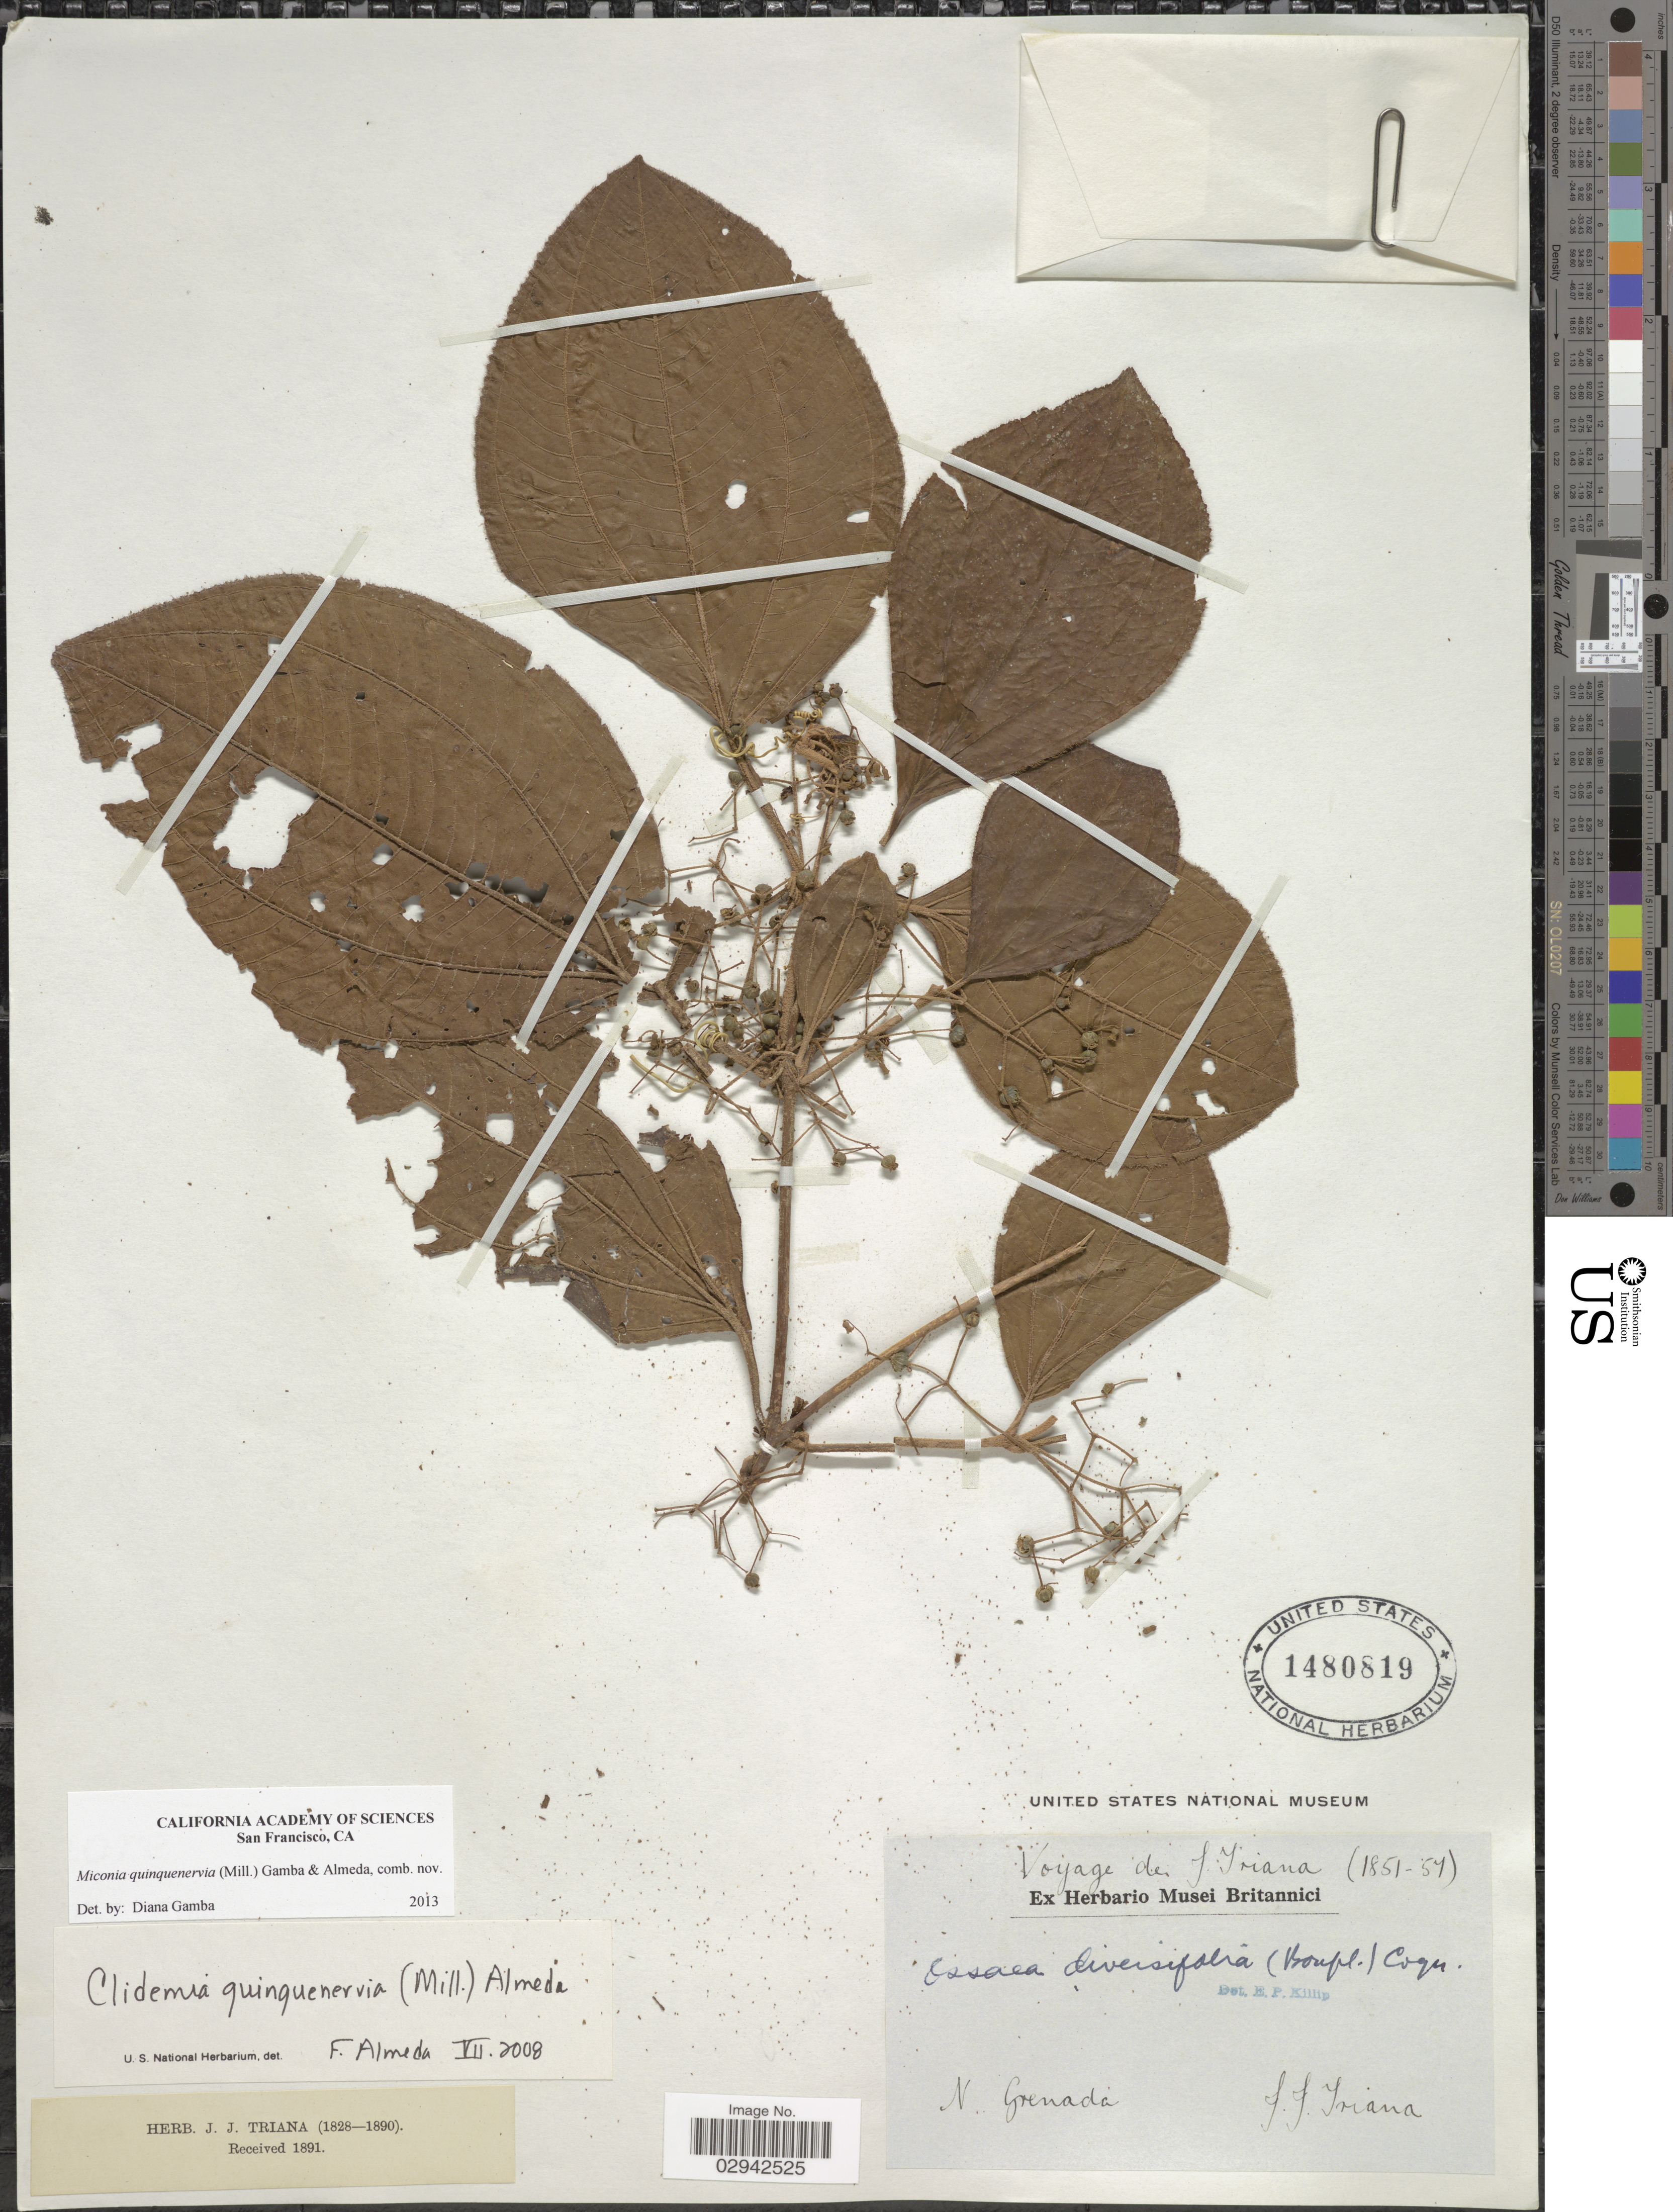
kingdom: Plantae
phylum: Tracheophyta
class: Magnoliopsida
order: Myrtales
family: Melastomataceae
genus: Miconia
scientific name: Miconia quinquenervia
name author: (Mill.) Gamba & Almeda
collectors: J. J. Triana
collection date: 1851/1854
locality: N. Grenada.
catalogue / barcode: US 1480819